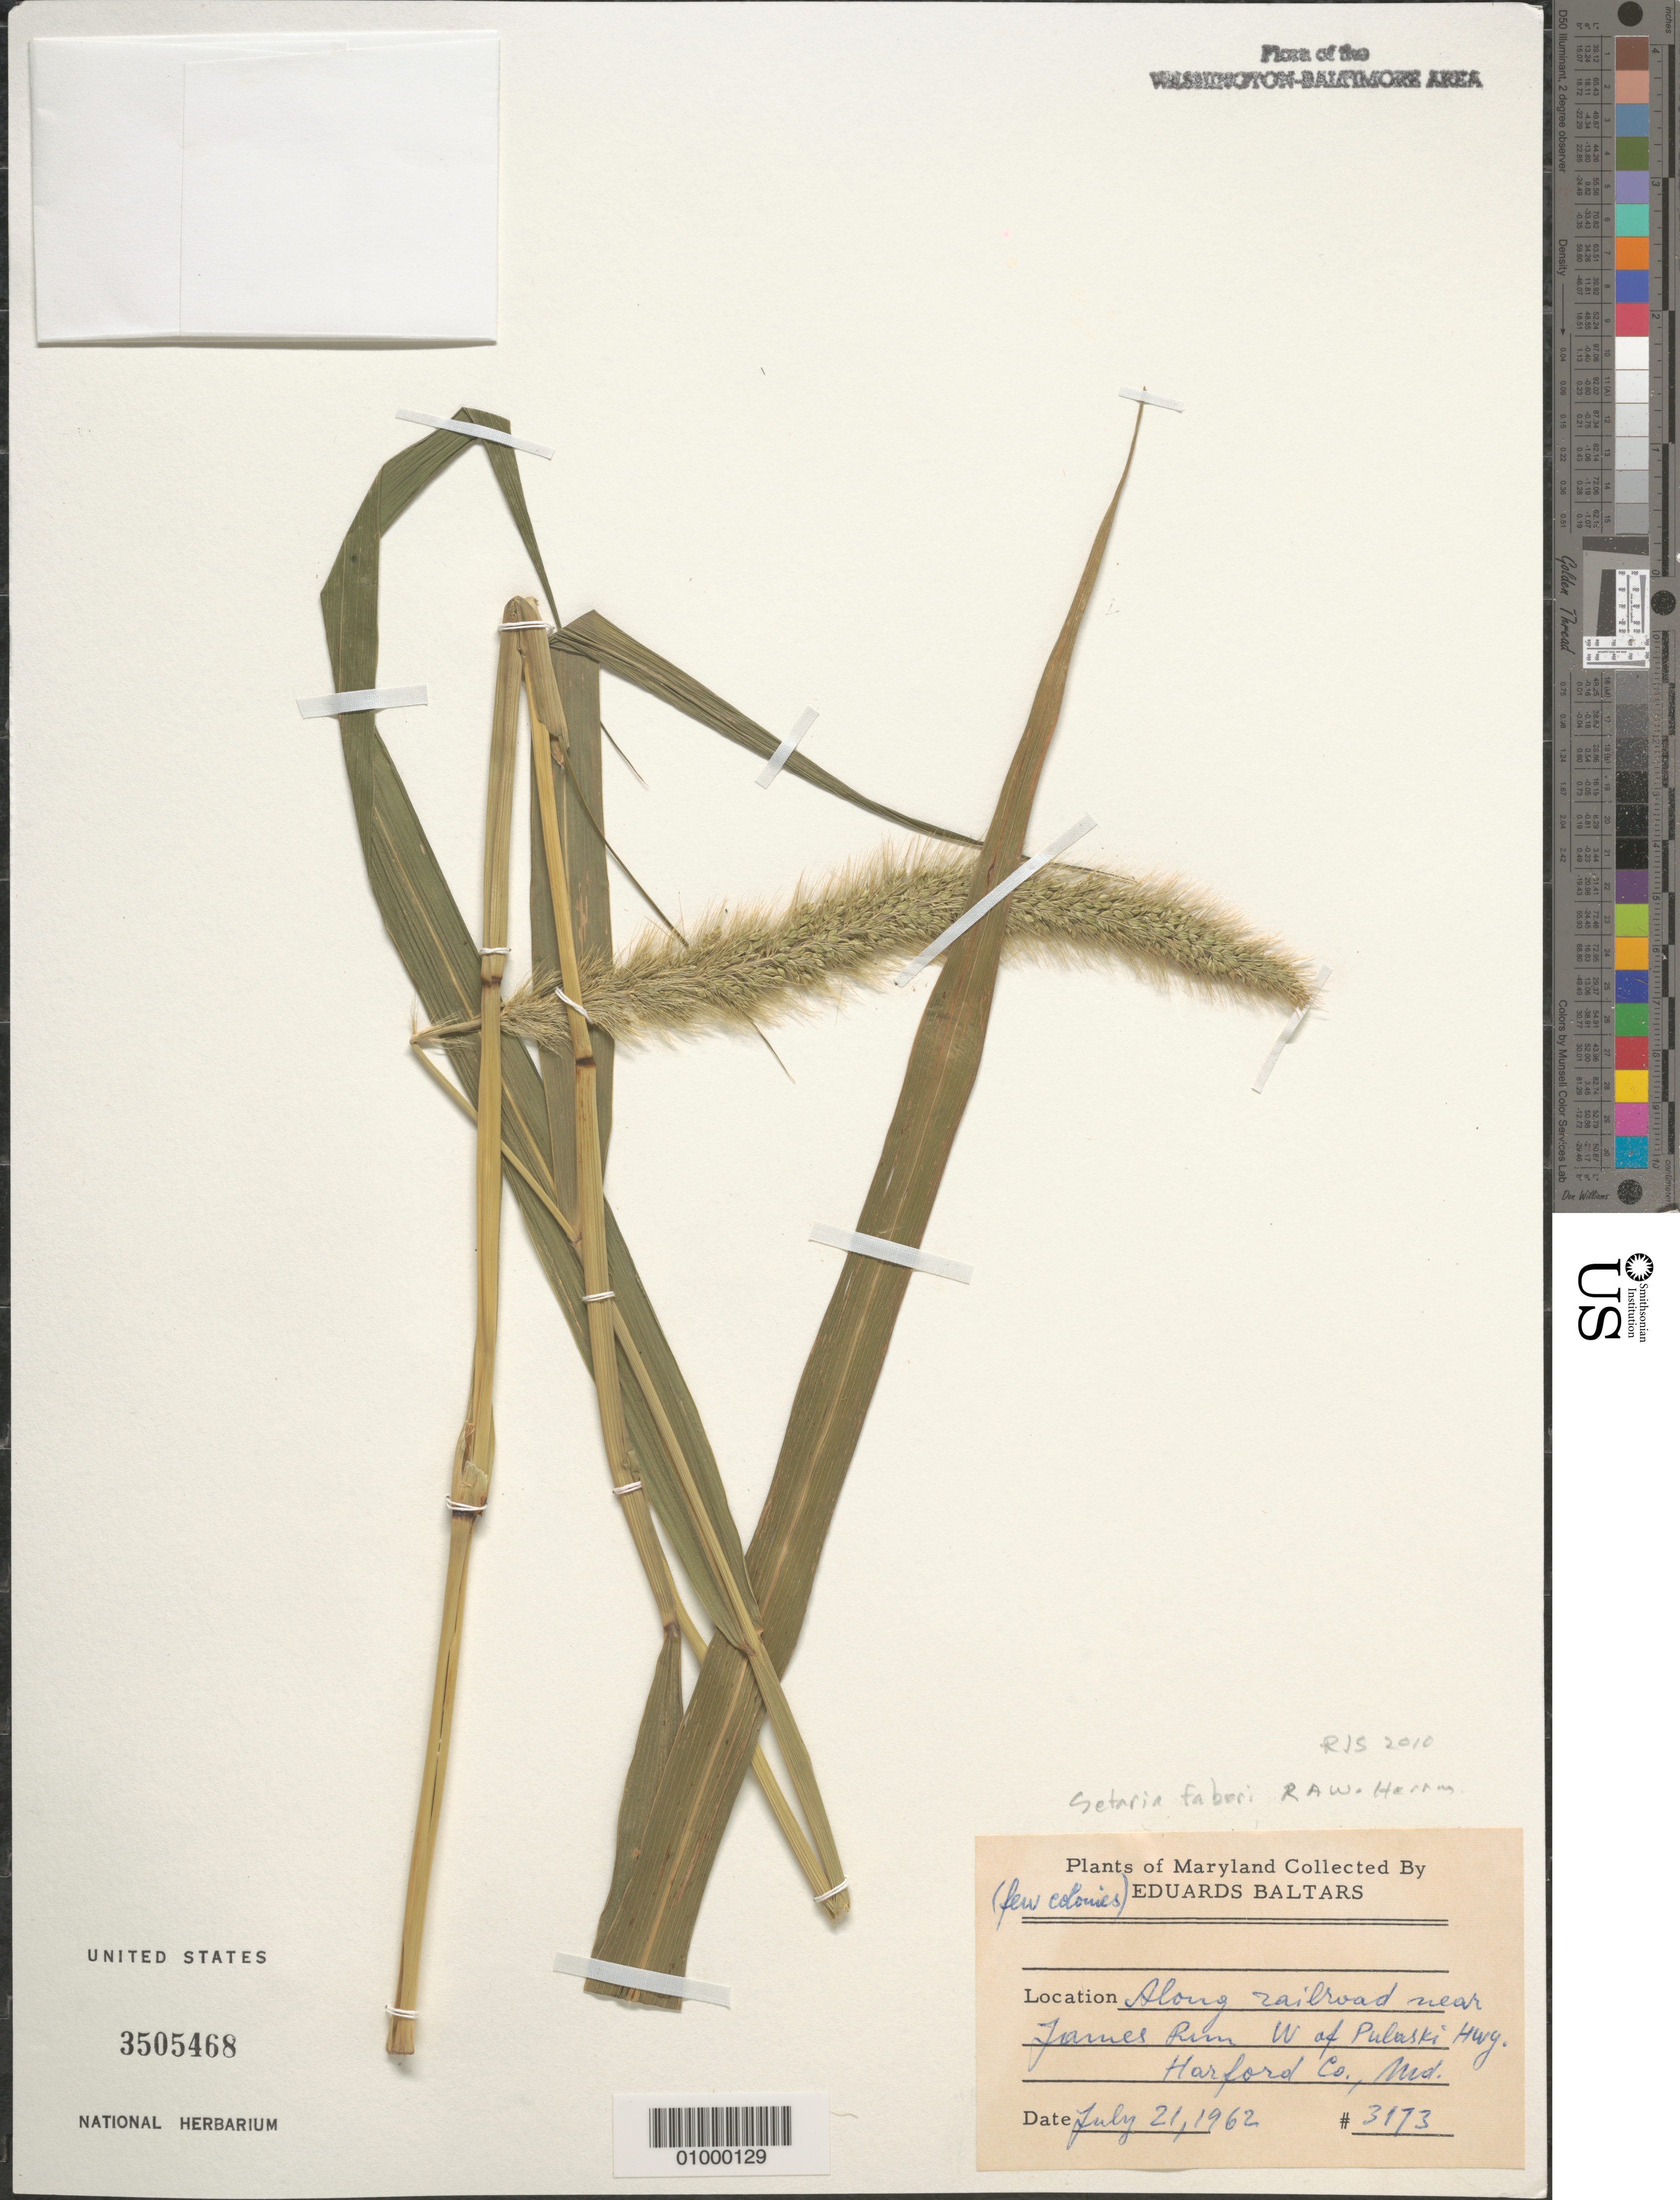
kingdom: Plantae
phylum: Tracheophyta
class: Liliopsida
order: Poales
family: Poaceae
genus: Setaria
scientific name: Setaria faberi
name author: R.A.W. Herrm.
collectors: E. Baltars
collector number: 3173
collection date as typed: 21 Jul 1962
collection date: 1962-07-21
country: United States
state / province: Maryland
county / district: Harford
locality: W of Pulaski Hwy, near James Run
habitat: along railroad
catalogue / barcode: US 3505468